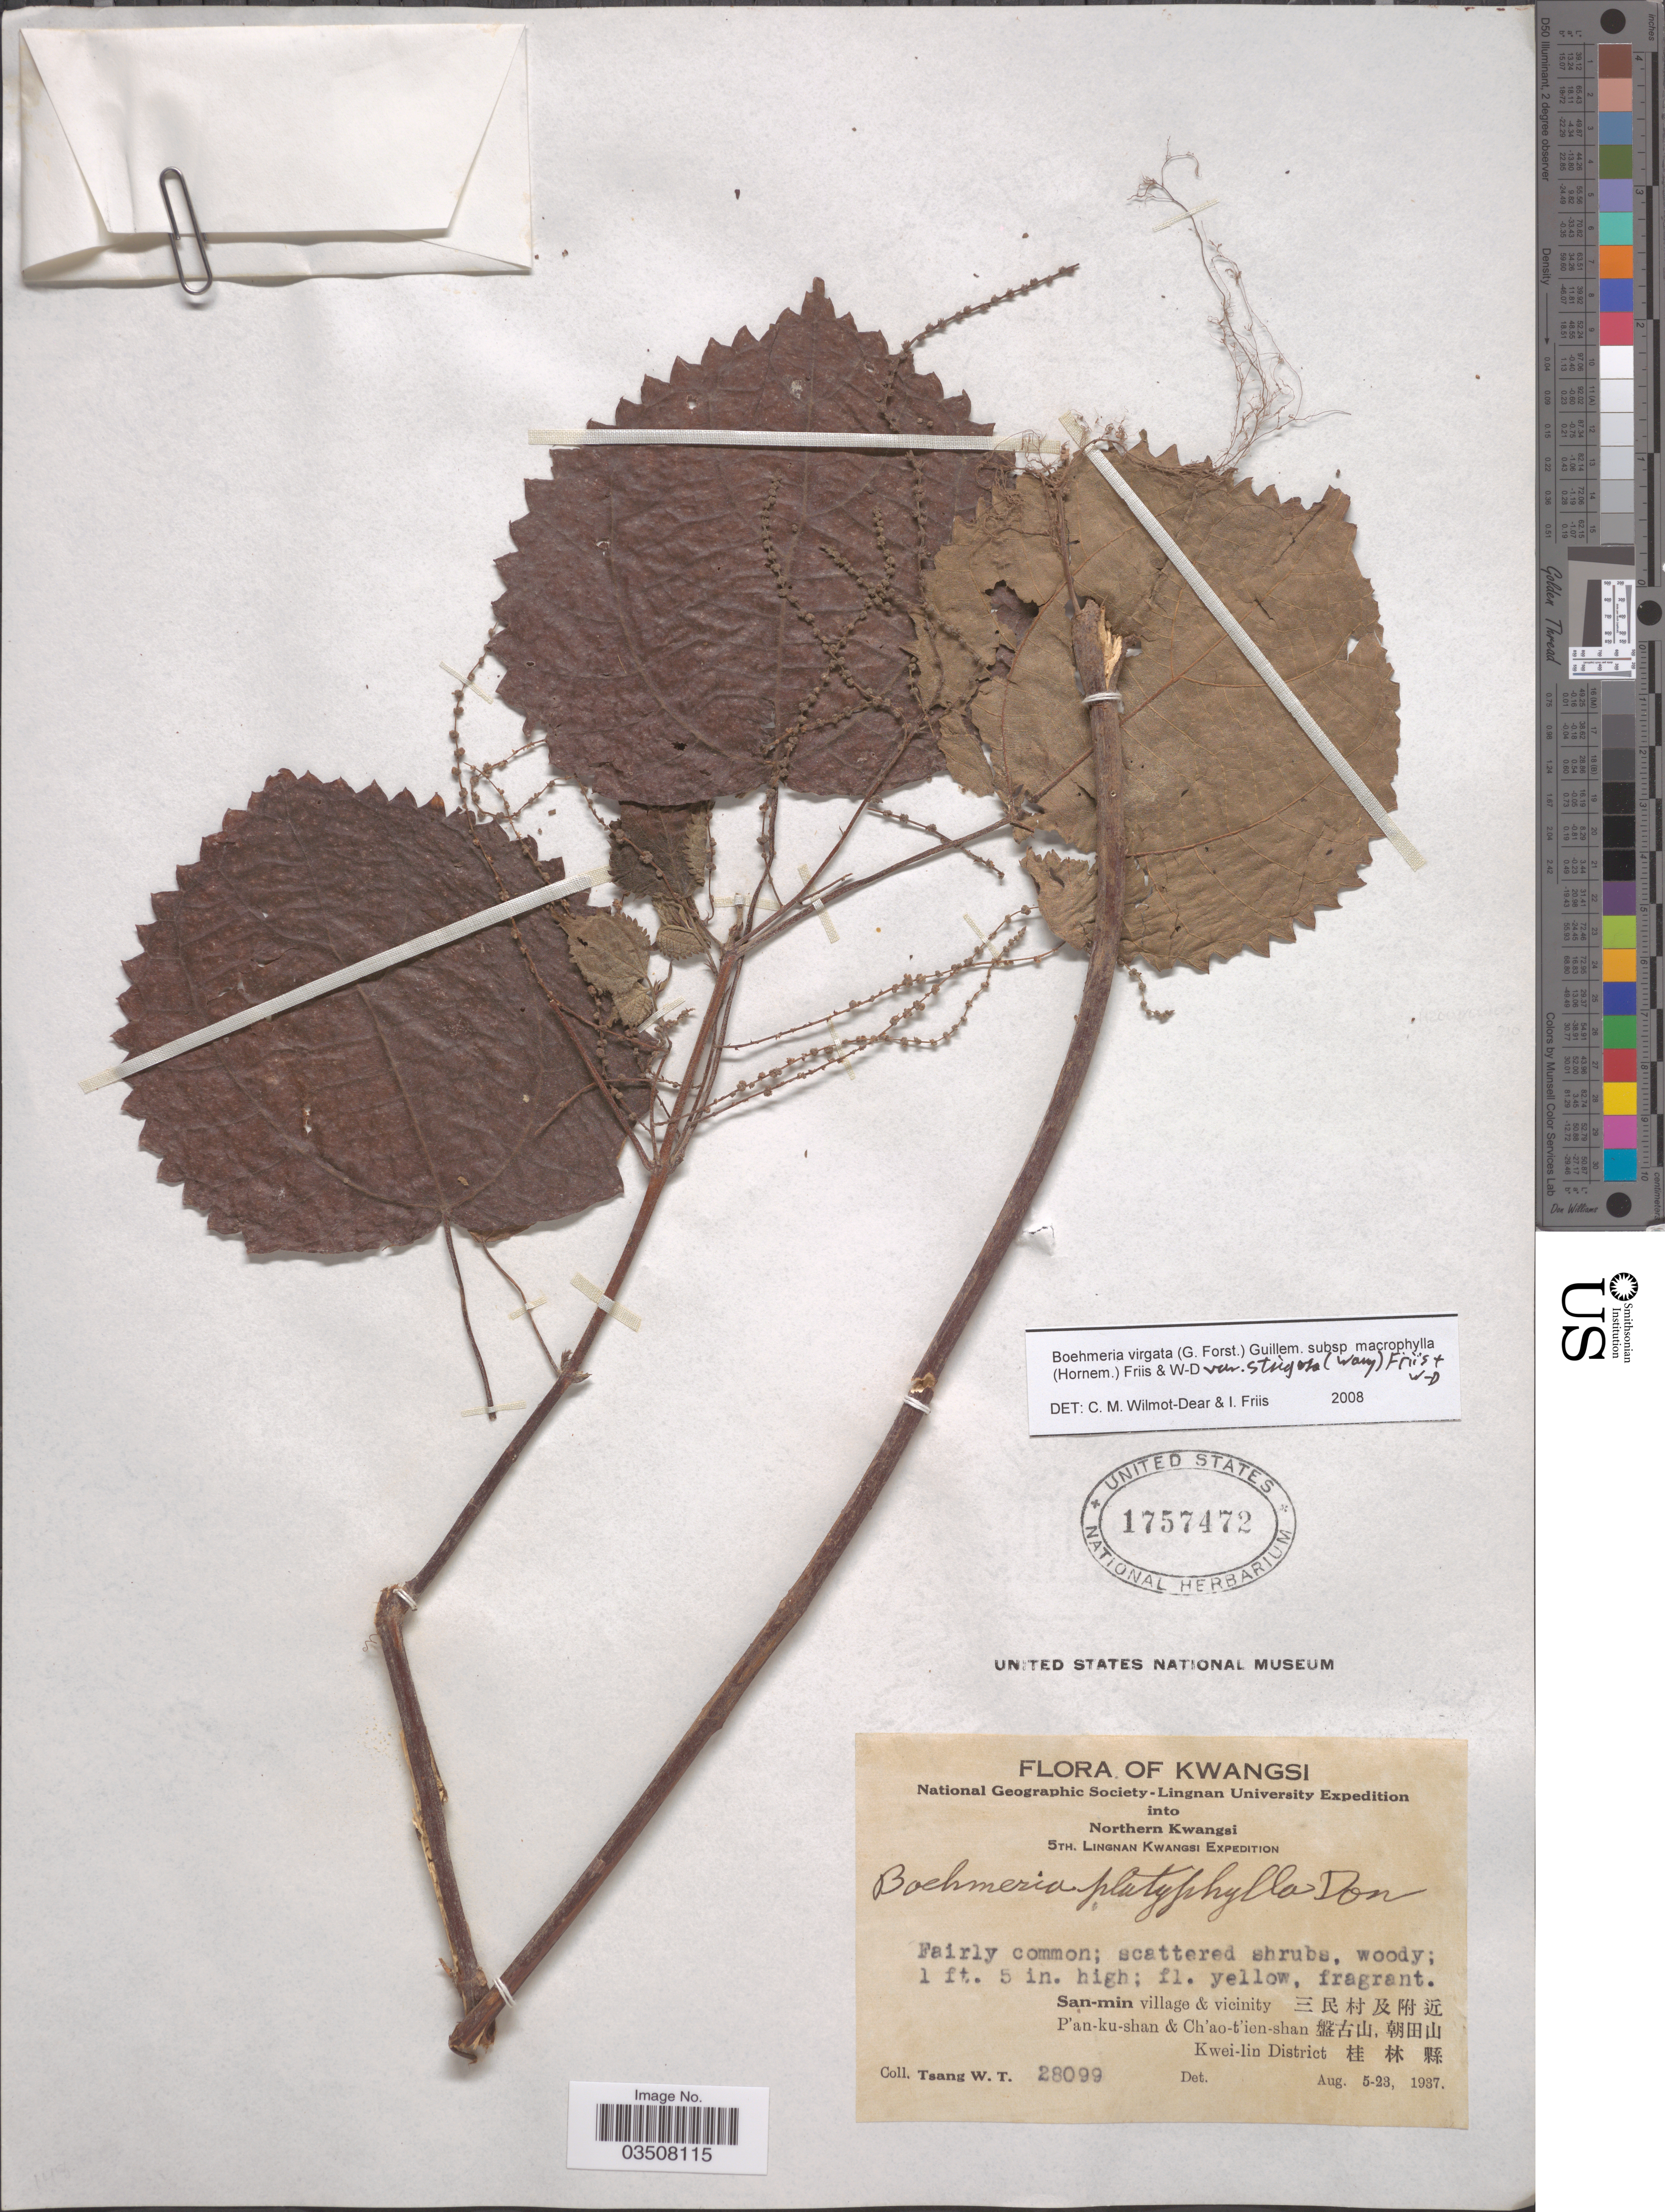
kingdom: Plantae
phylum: Tracheophyta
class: Magnoliopsida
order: Rosales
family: Urticaceae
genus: Boehmeria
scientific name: Boehmeria virgata var. strigosa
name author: (W.T. Wang) Friis & Wilmot-Dear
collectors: W. T. Tsang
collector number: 28099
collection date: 1937-08-05/1937-08-23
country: China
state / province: Guangxi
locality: Kwangsi. Northern Kwangsi. San-min village & vicinity X, P'an-ku-shan & Ch'ao-t'ien-shan X, X. Kwei-lin District X.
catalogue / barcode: US 1757472